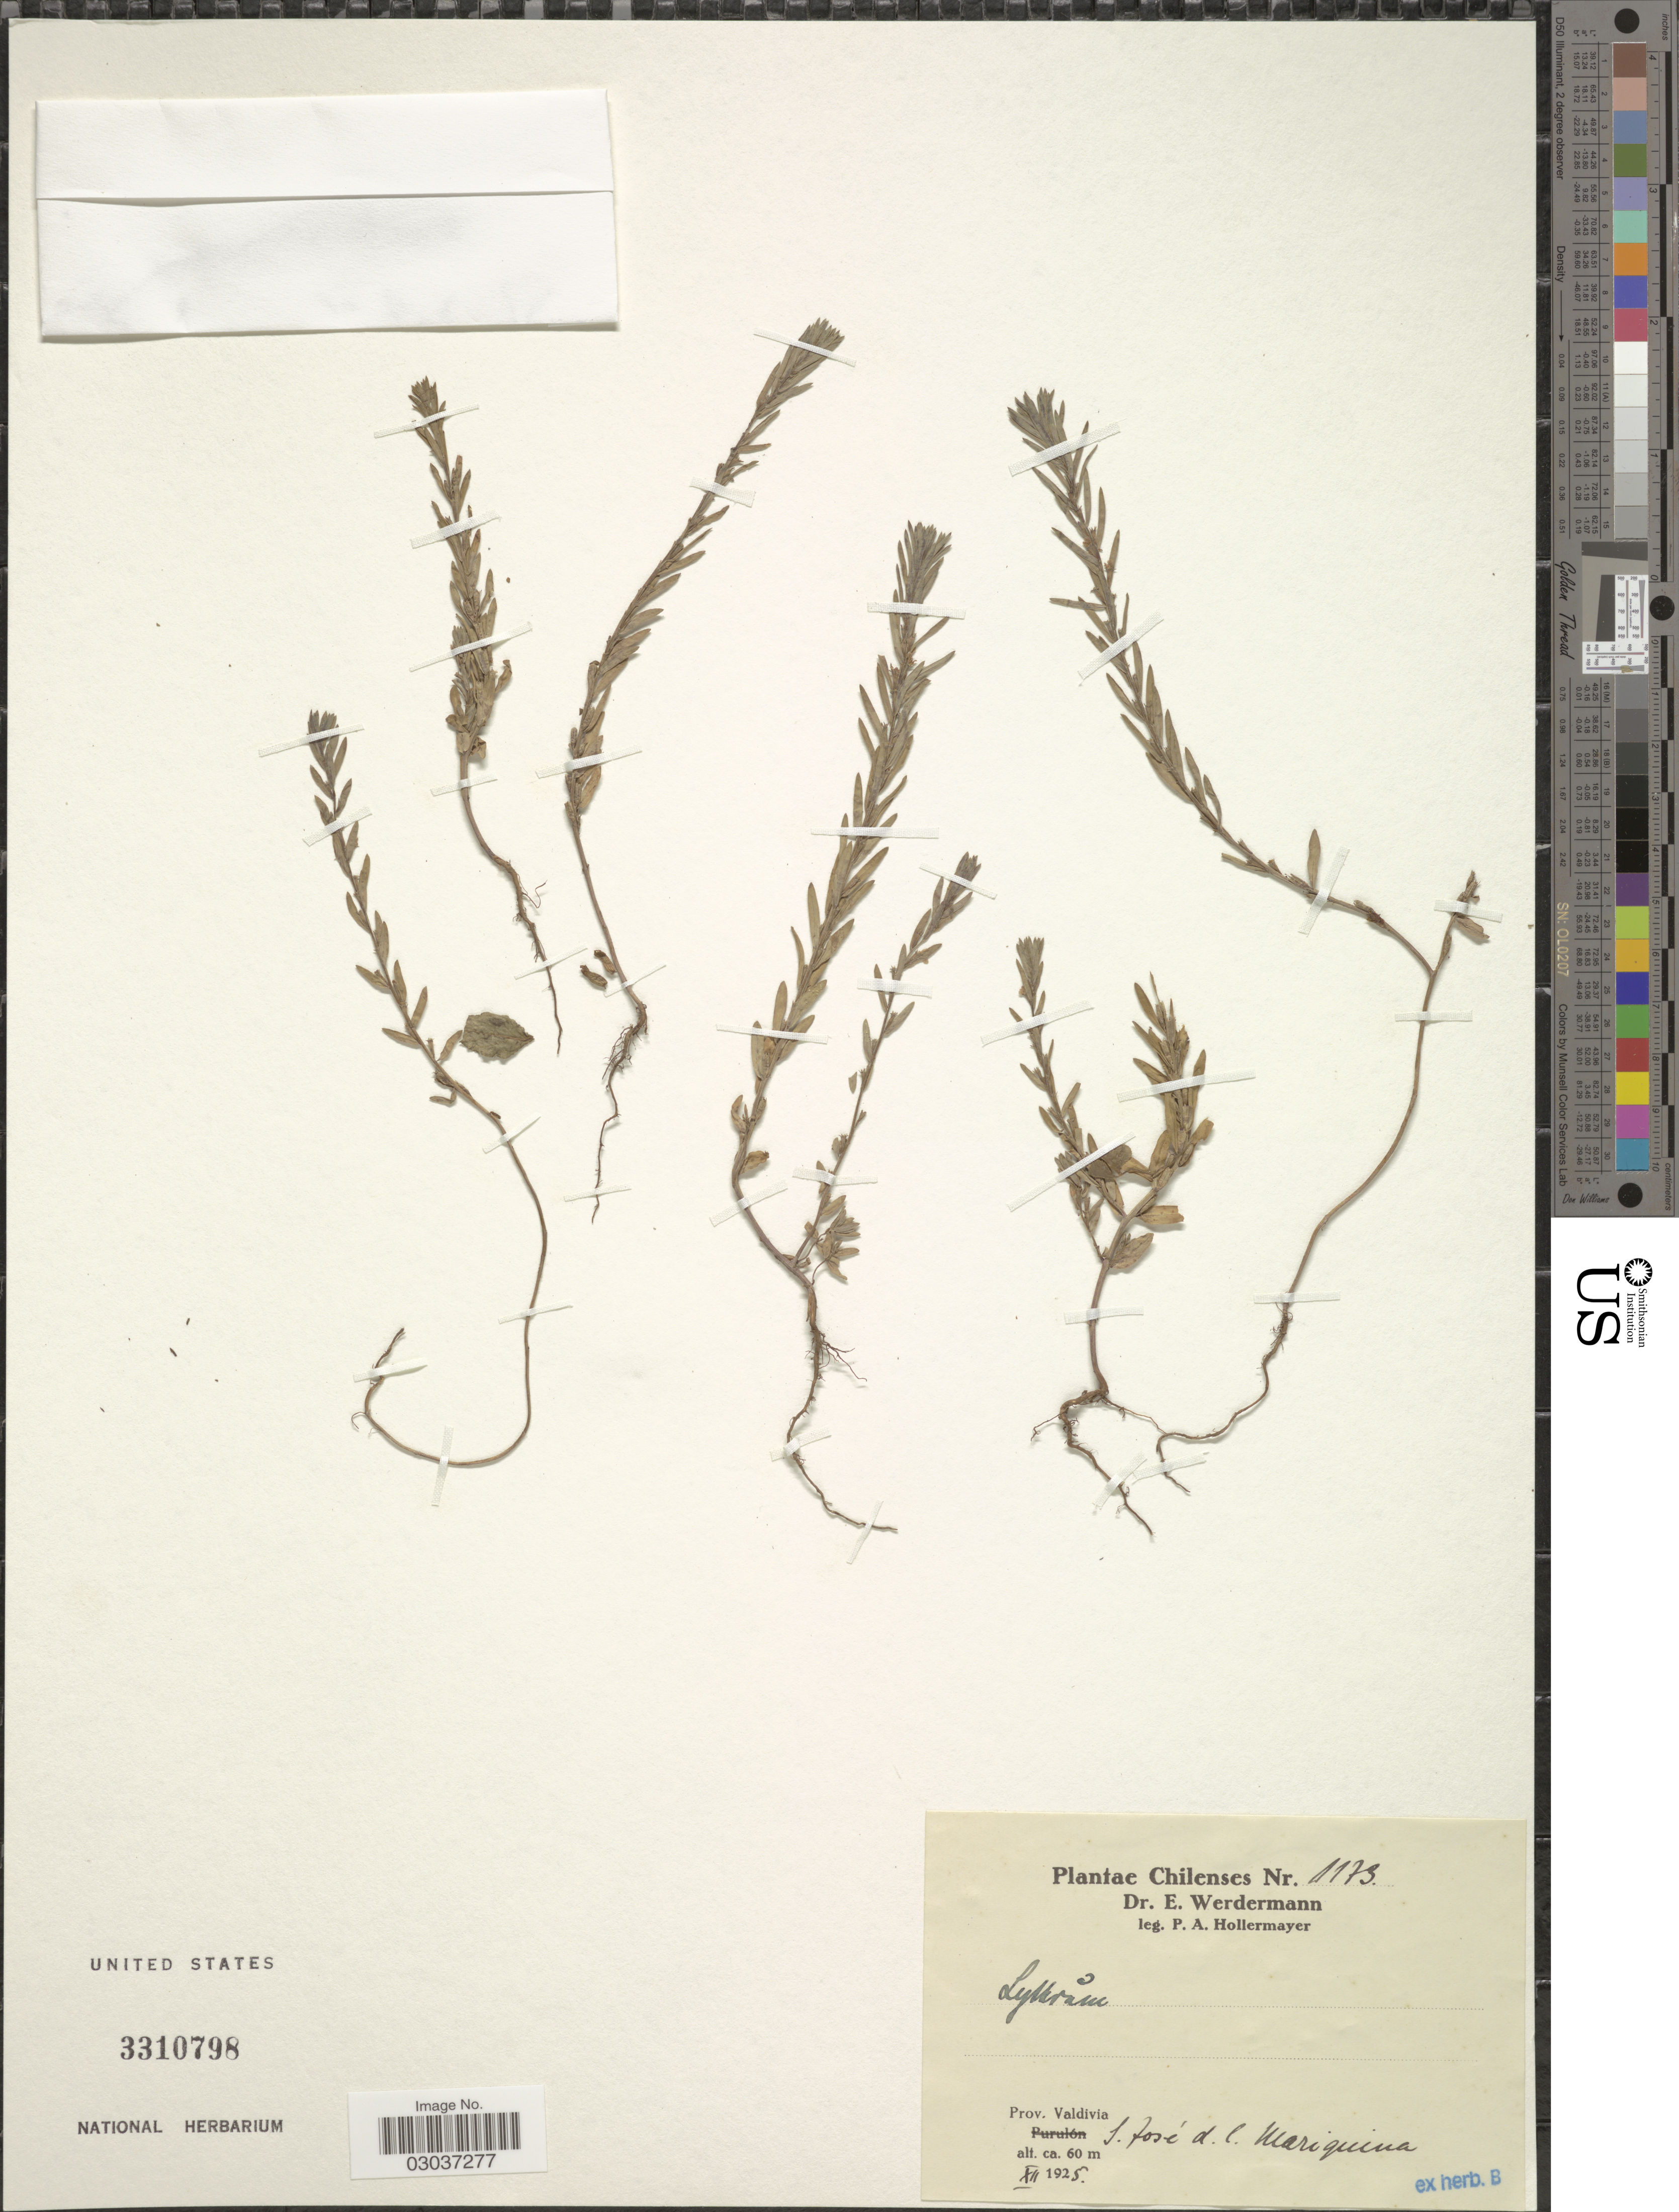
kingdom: Plantae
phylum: Tracheophyta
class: Magnoliopsida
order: Myrtales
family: Lythraceae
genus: Lythrum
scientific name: Lythrum sp.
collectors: E. Werdermann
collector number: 1173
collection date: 1925-12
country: Chile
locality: Prov. Valdivia, S. José d. l. Mariquina.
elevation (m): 60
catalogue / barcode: US 3310798